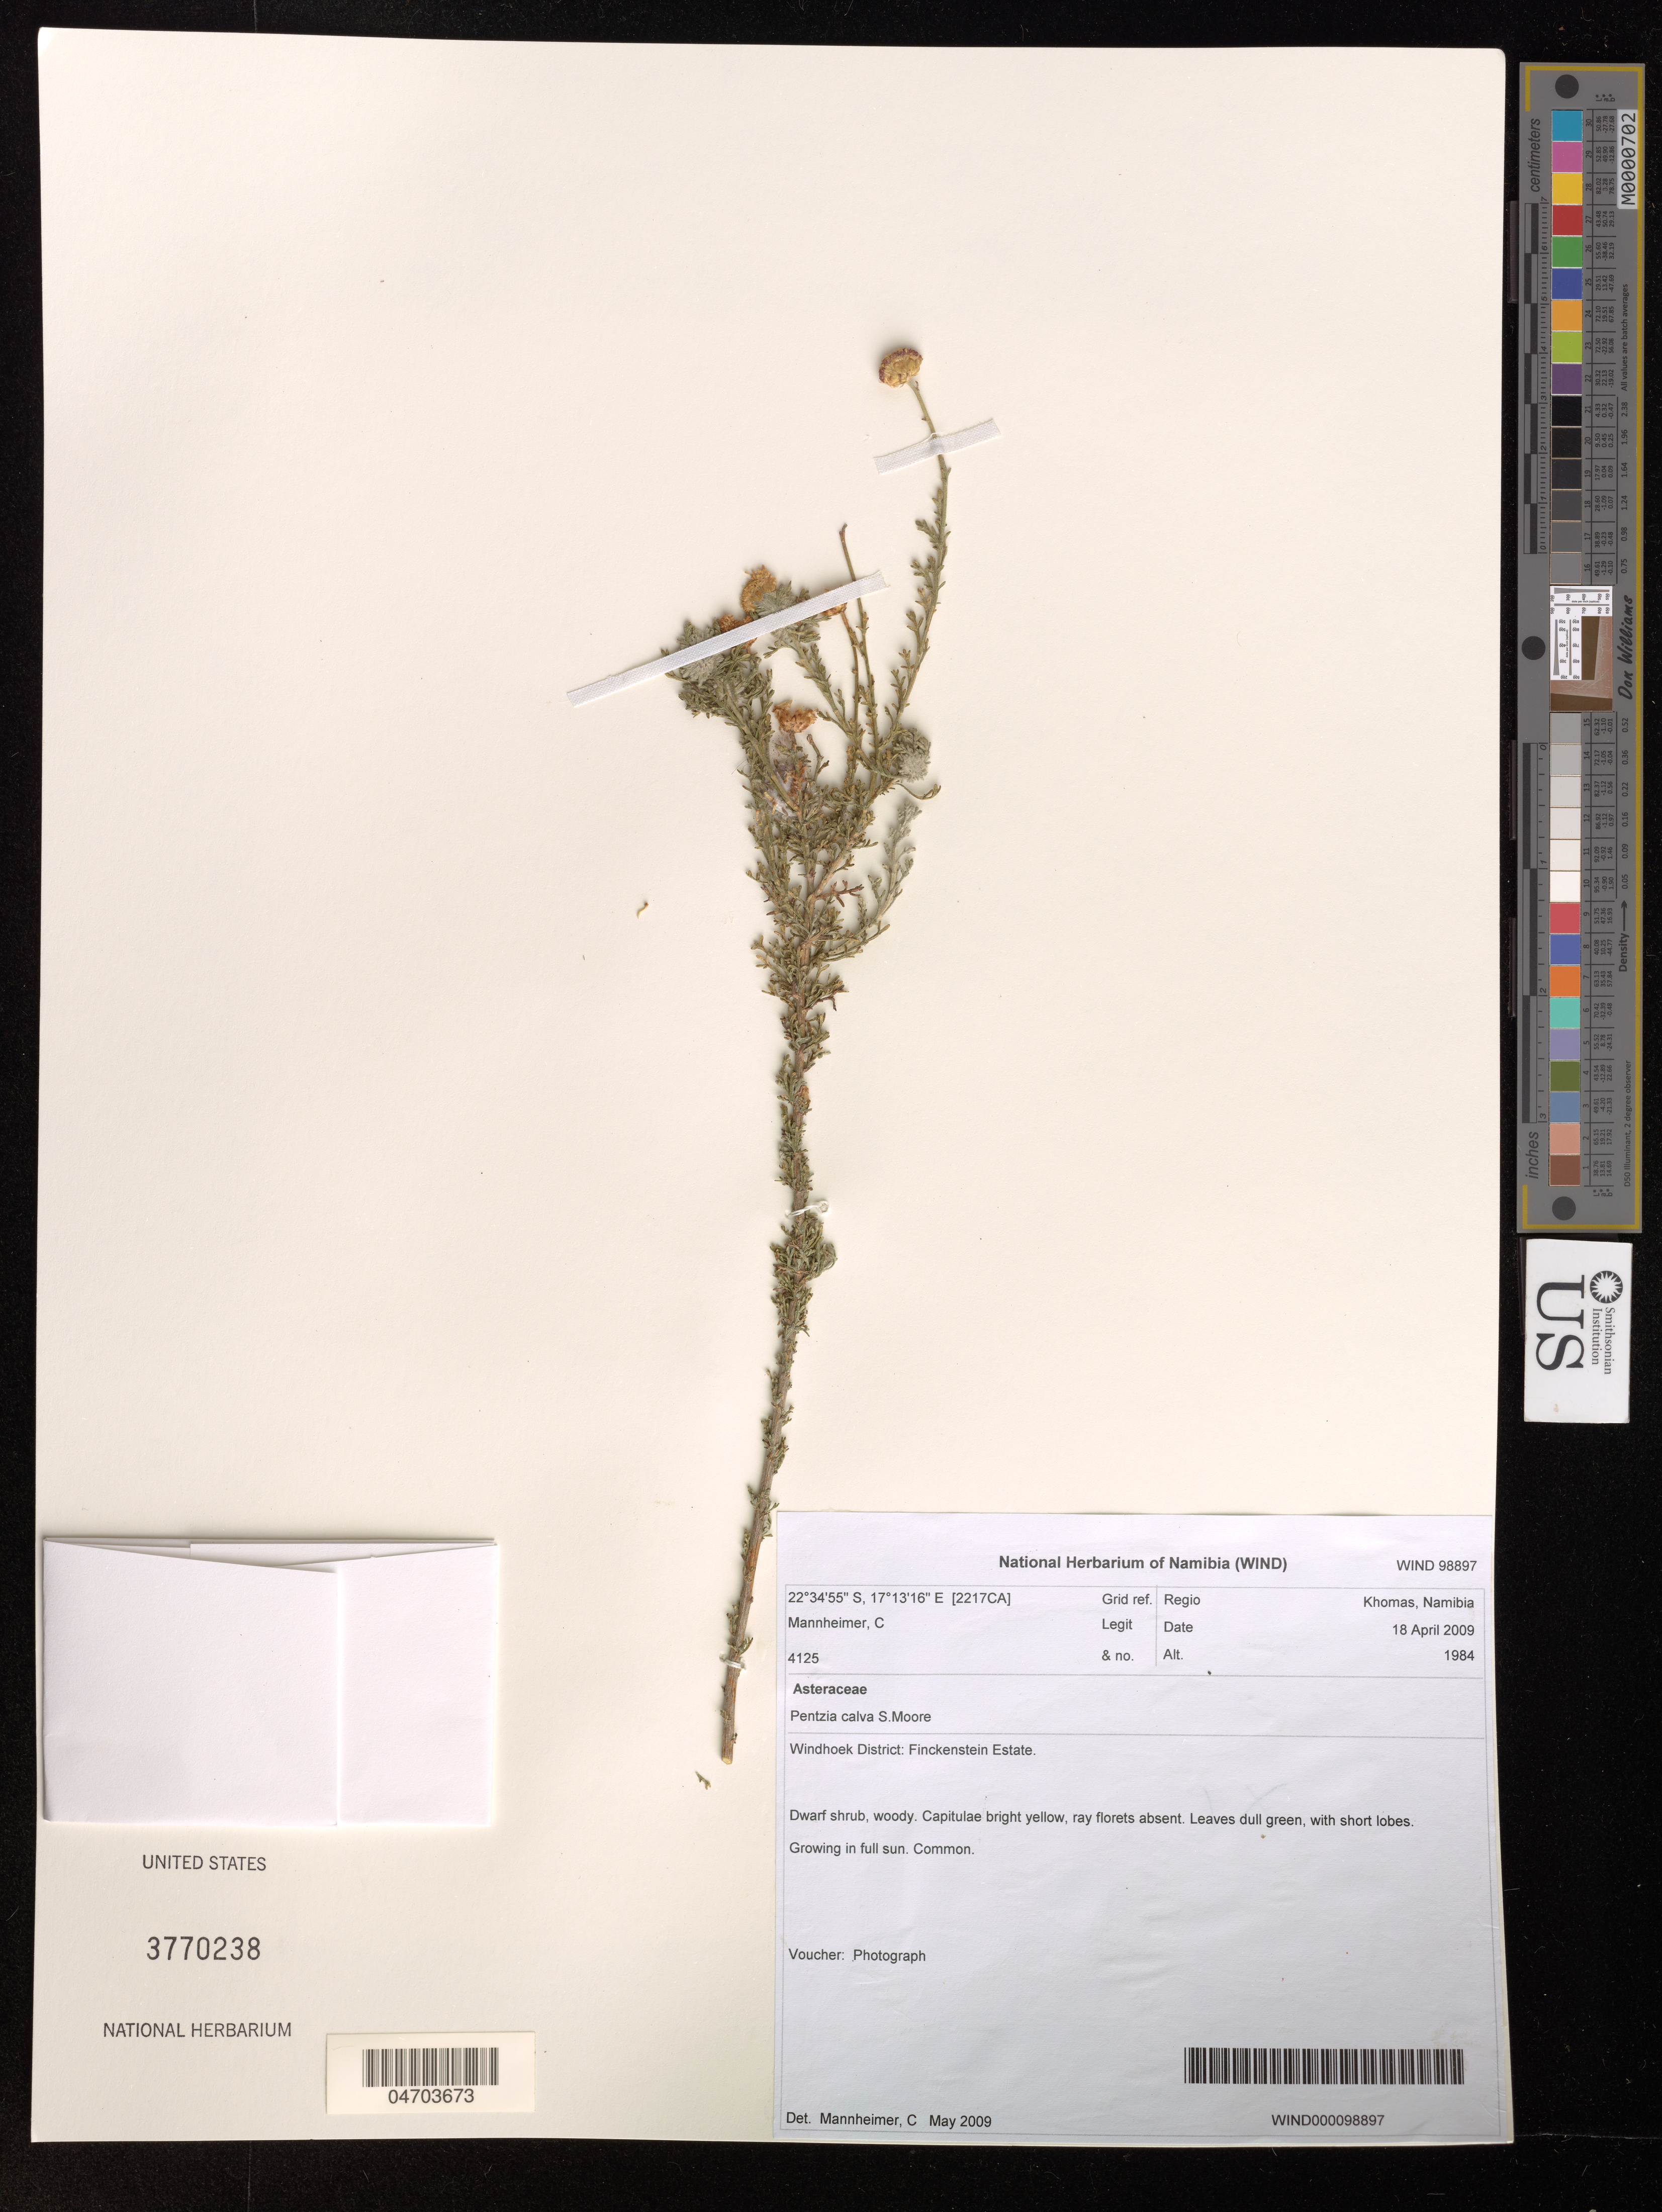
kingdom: Plantae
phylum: Tracheophyta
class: Magnoliopsida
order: Asterales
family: Asteraceae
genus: Pentzia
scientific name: Pentzia calva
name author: S. Moore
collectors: C. Mannheimer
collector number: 4125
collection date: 2009-04-18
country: Namibia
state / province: Khomas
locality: Windhoek District: Finckenstein Estate.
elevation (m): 1984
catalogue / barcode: US 3770238